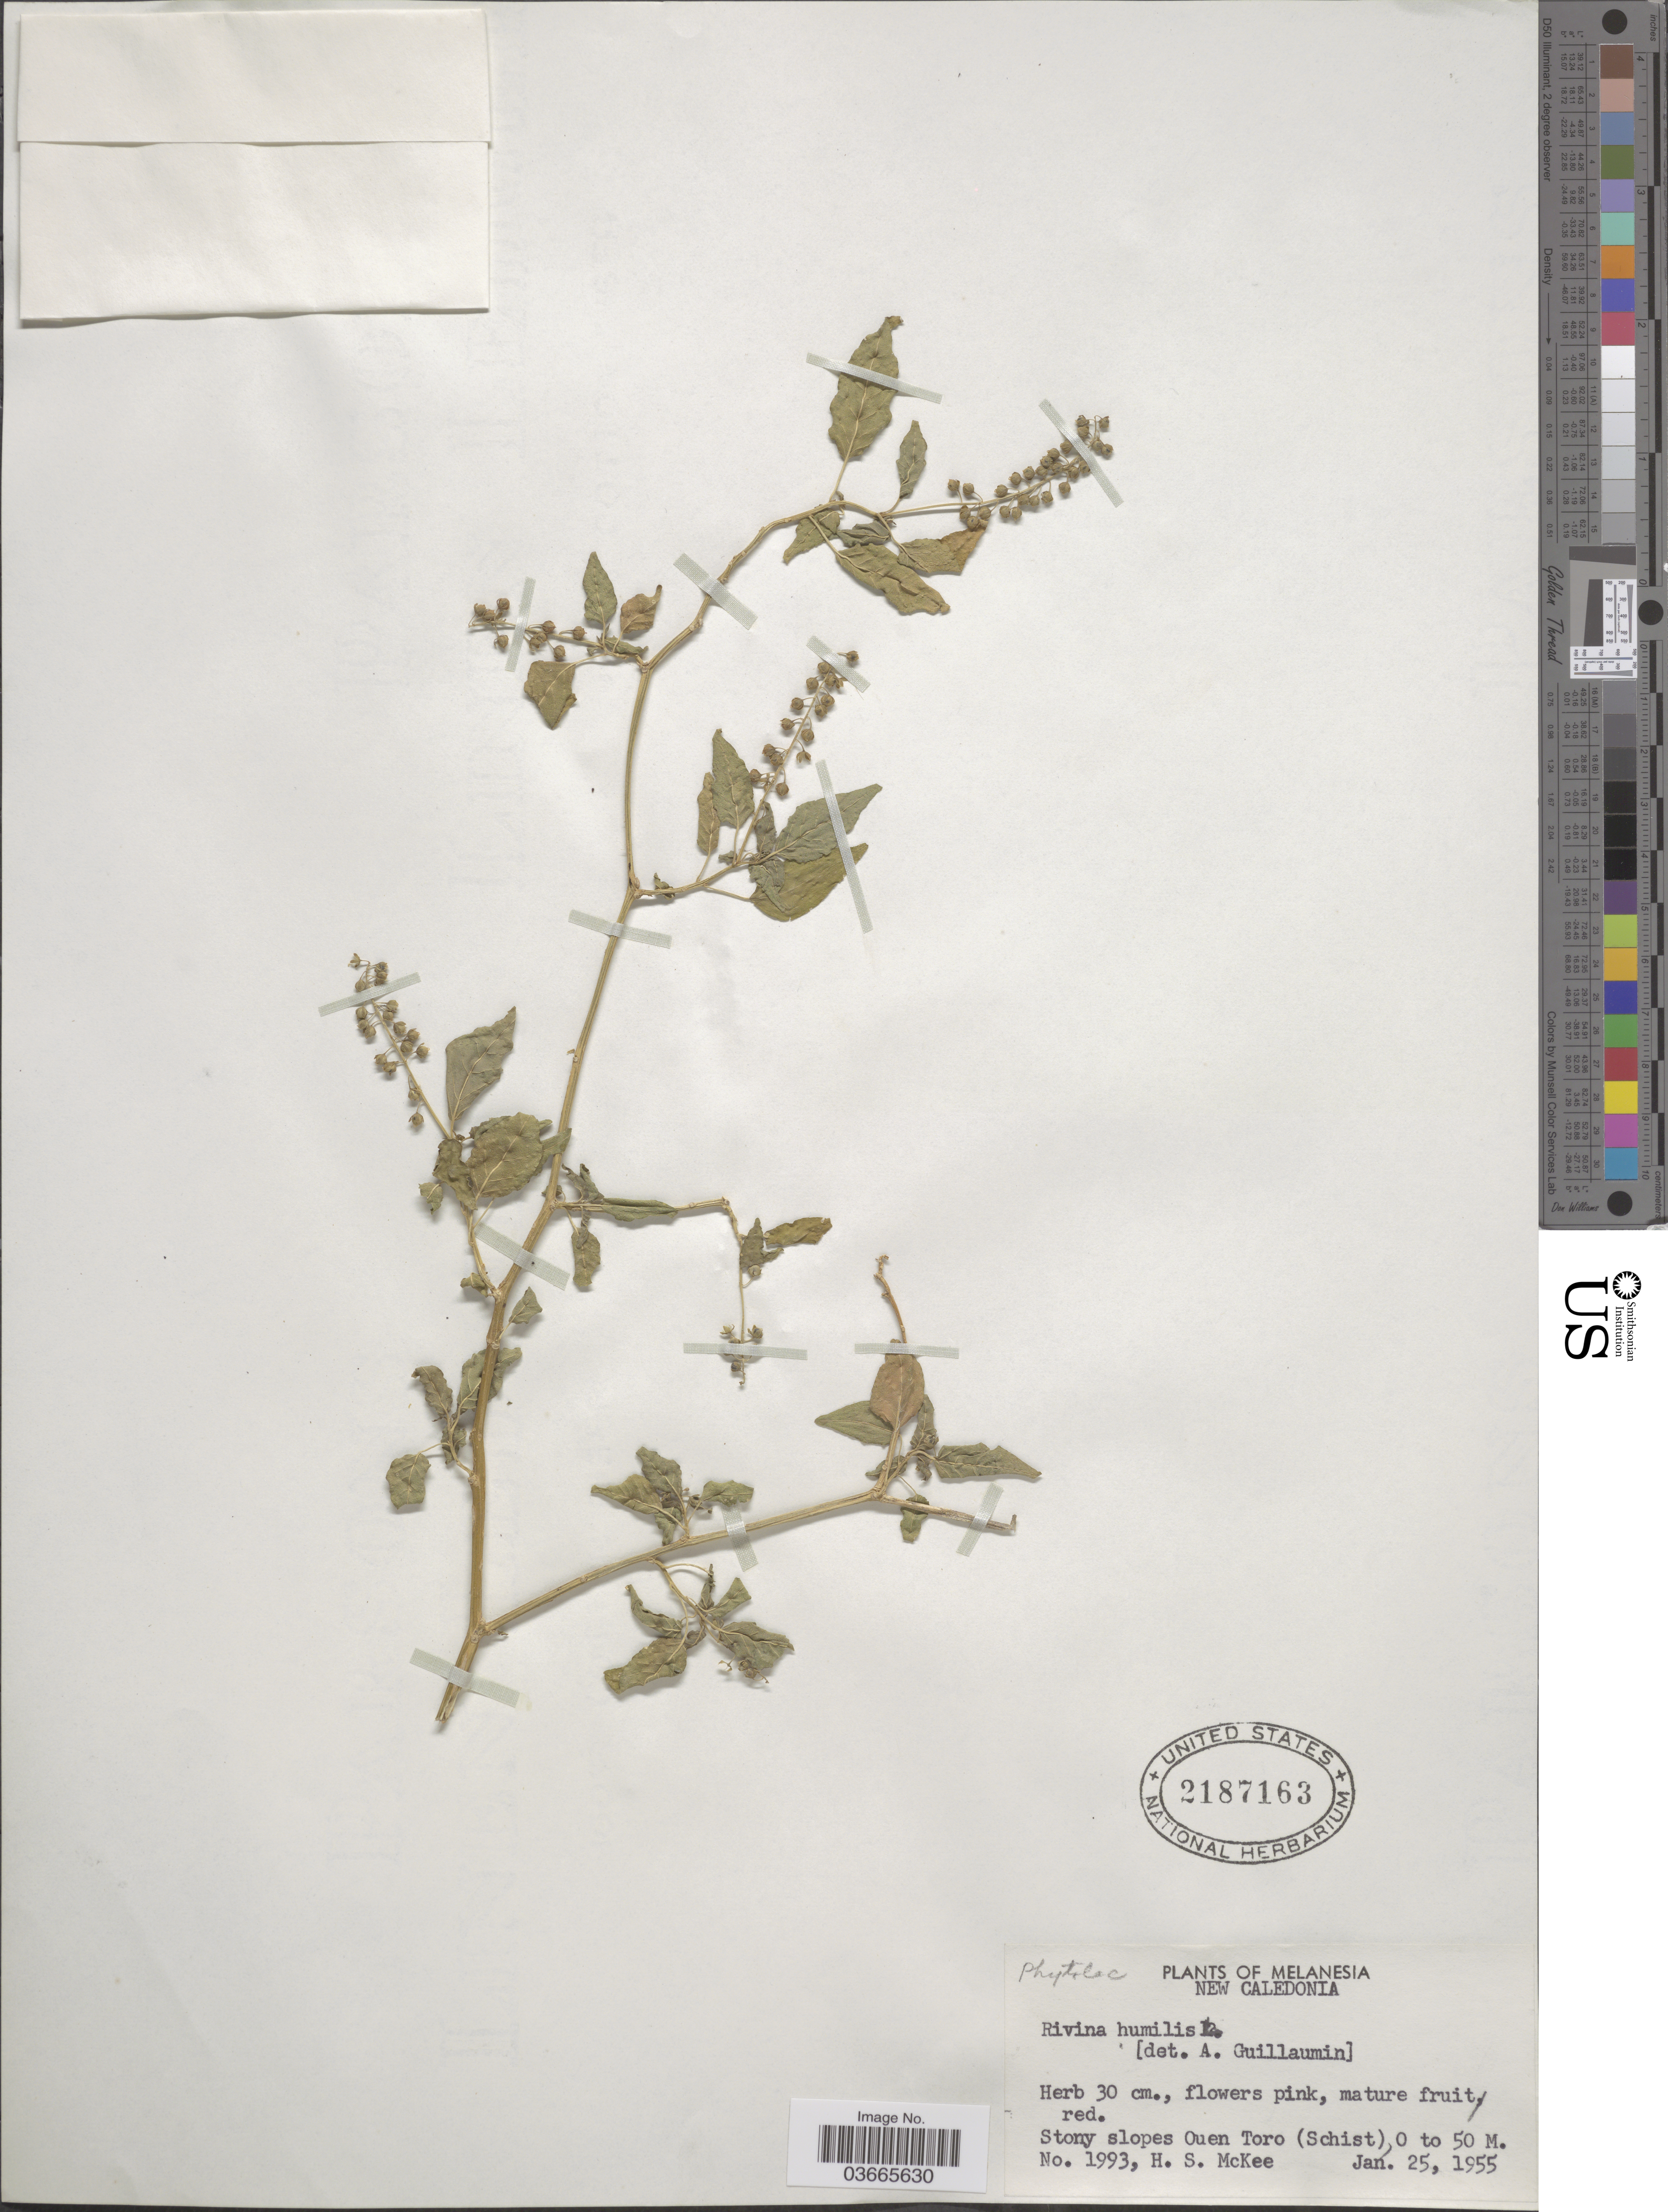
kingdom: Plantae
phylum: Tracheophyta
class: Magnoliopsida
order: Caryophyllales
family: Phytolaccaceae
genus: Rivina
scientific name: Rivina sp.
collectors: H. S. McKee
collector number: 1993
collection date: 1955-01-25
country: New Caledonia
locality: Stony slopes Ouen Toro (Schist).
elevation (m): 0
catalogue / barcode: US 2187163